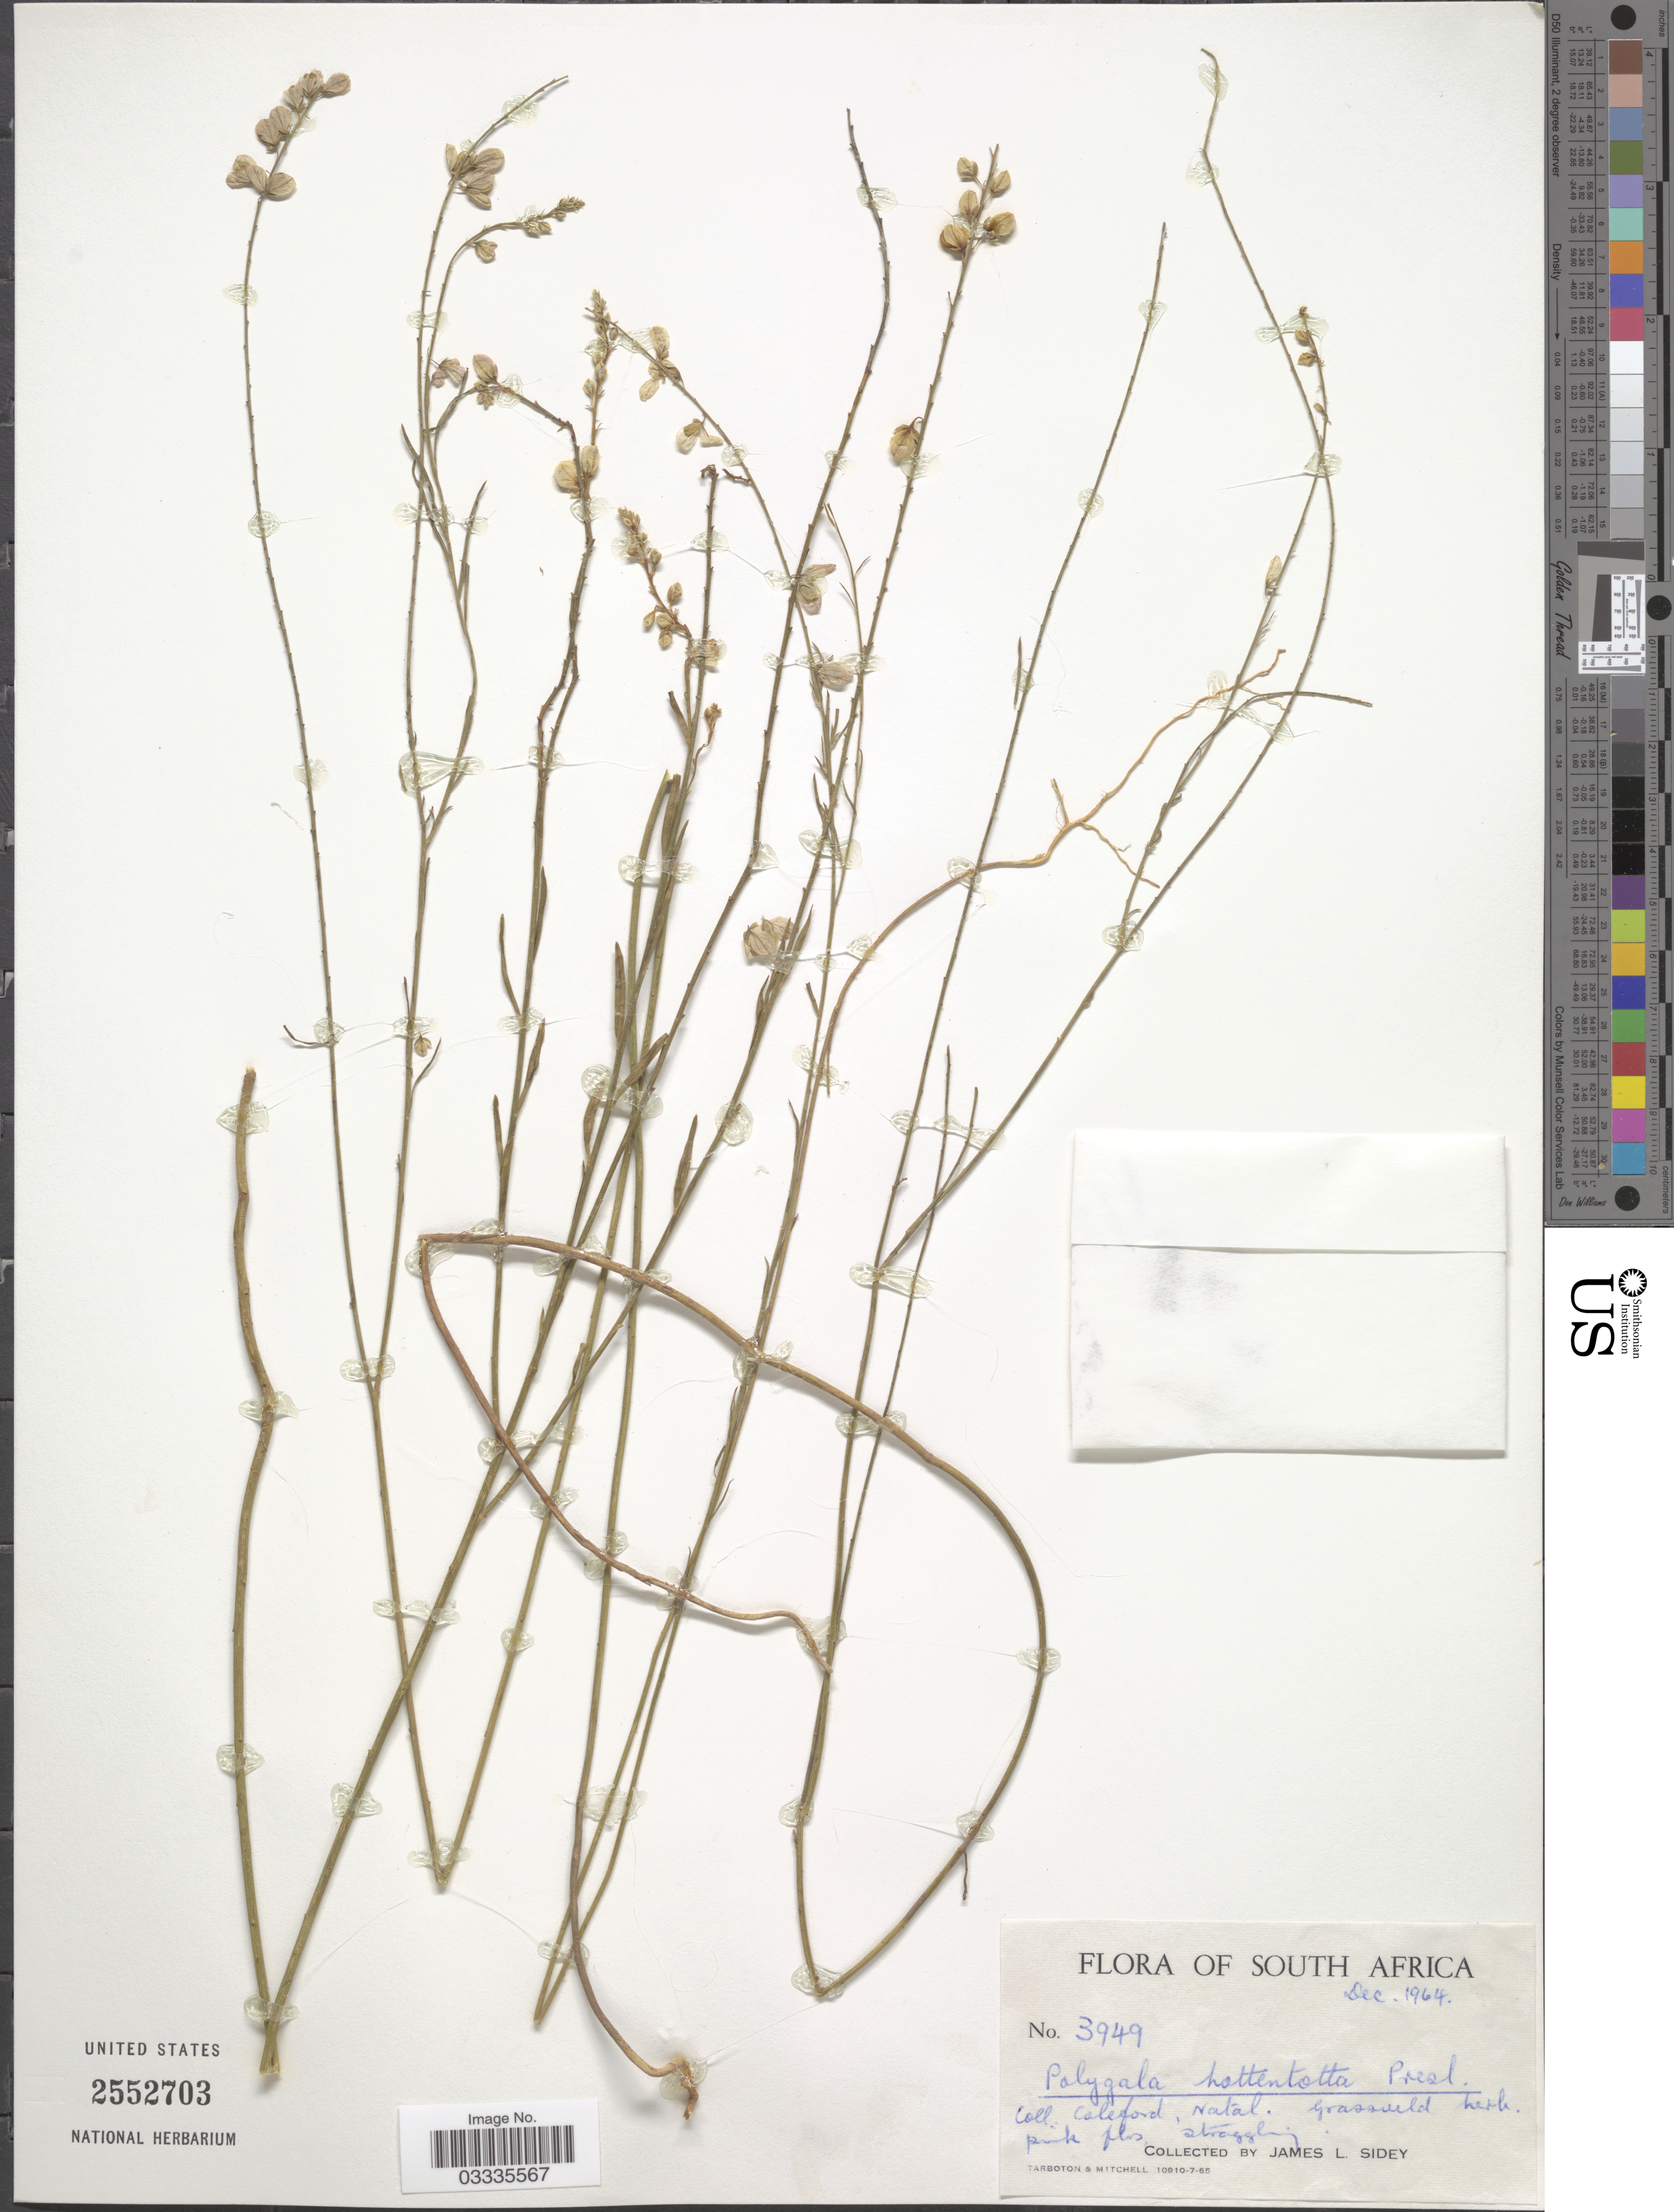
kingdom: Plantae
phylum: Tracheophyta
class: Magnoliopsida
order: Fabales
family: Polygalaceae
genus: Polygala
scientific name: Polygala hottentotta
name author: C. Presl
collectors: J. L. Sidey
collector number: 3949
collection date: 1964-12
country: South Africa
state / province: KwaZulu-Natal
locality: Caleford, Natal.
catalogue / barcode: US 2552703